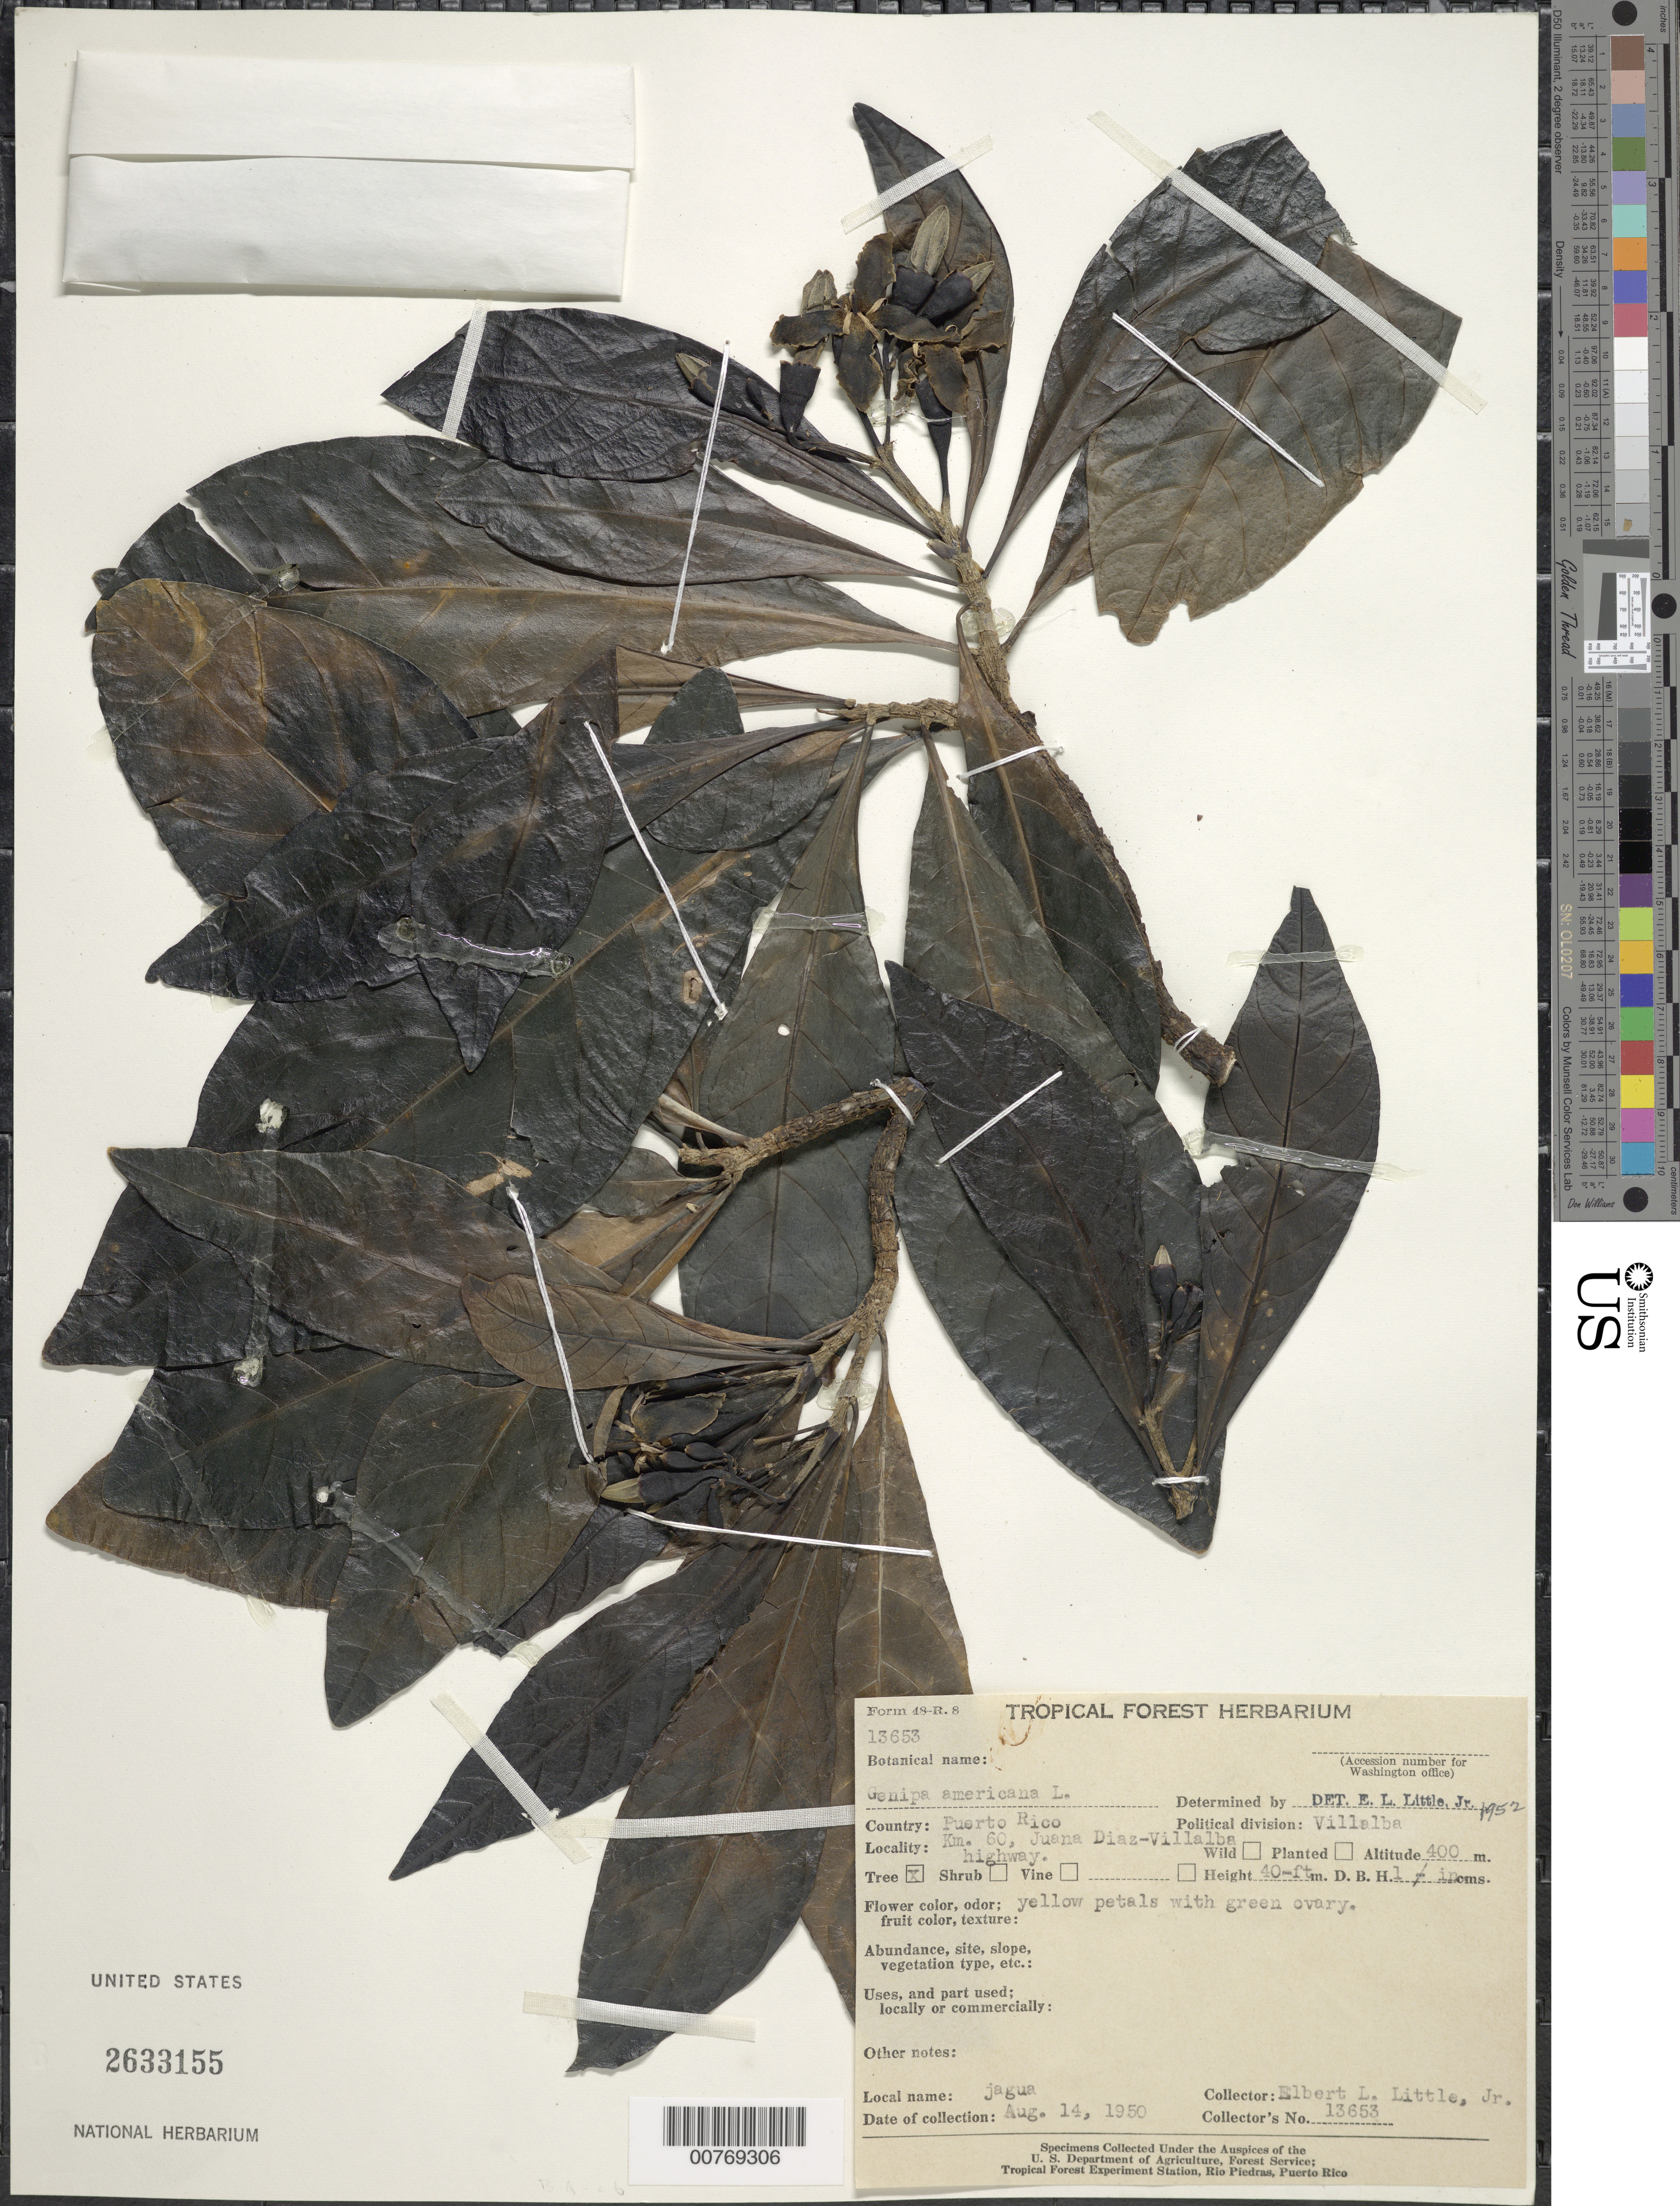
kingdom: Plantae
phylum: Tracheophyta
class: Magnoliopsida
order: Gentianales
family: Rubiaceae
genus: Genipa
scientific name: Genipa americana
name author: L.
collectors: E. L. Little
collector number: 13653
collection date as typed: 14 Aug 1950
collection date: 1950-08-14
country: Puerto Rico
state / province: Juana Díaz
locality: Km 60 Juana Diaz-Villalba highway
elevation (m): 400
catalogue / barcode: US 2633155